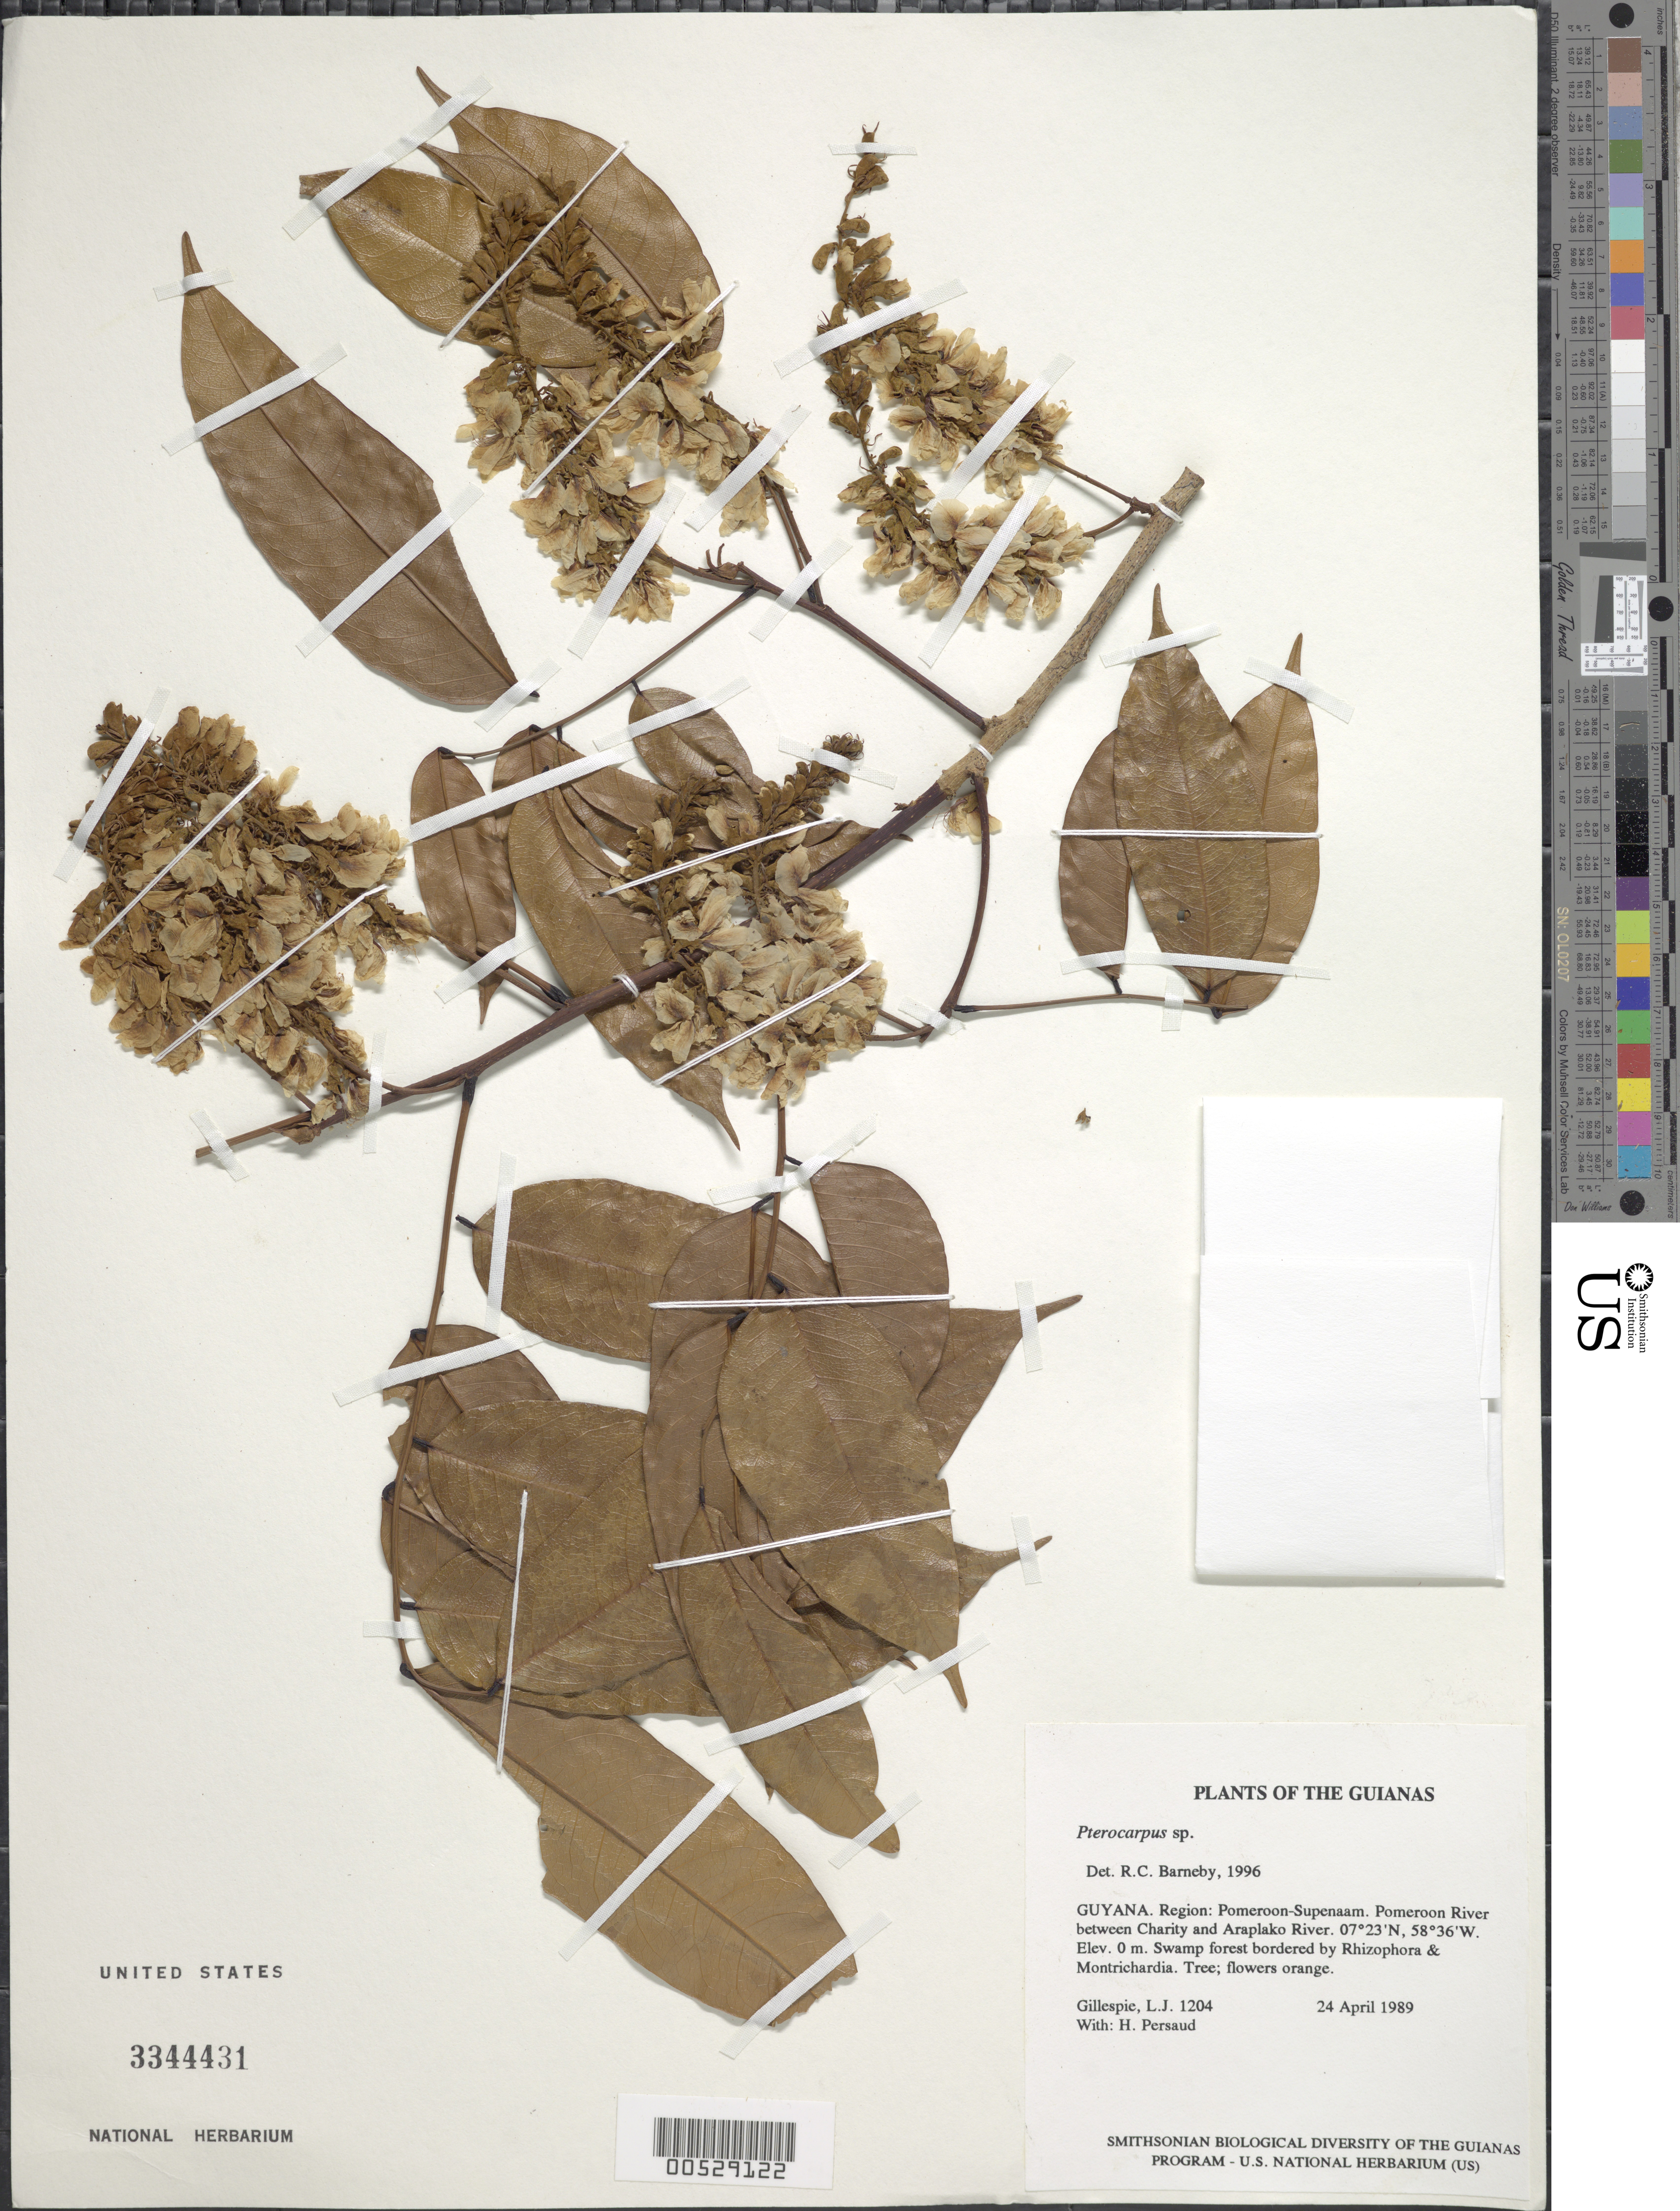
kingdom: Plantae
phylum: Tracheophyta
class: Magnoliopsida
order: Fabales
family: Fabaceae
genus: Pterocarpus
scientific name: Pterocarpus sp.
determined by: Barneby, Rupert C., (NY)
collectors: L. J. Gillespie & H. Persaud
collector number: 1204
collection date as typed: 24 April 1989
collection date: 1989-04-24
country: Guyana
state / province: Pomeroon-Supenaam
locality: Pomeroon River between Charity and Araplako River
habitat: Swamp forest bordered by Rhizophora & Montrichardia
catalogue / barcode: US 3344431